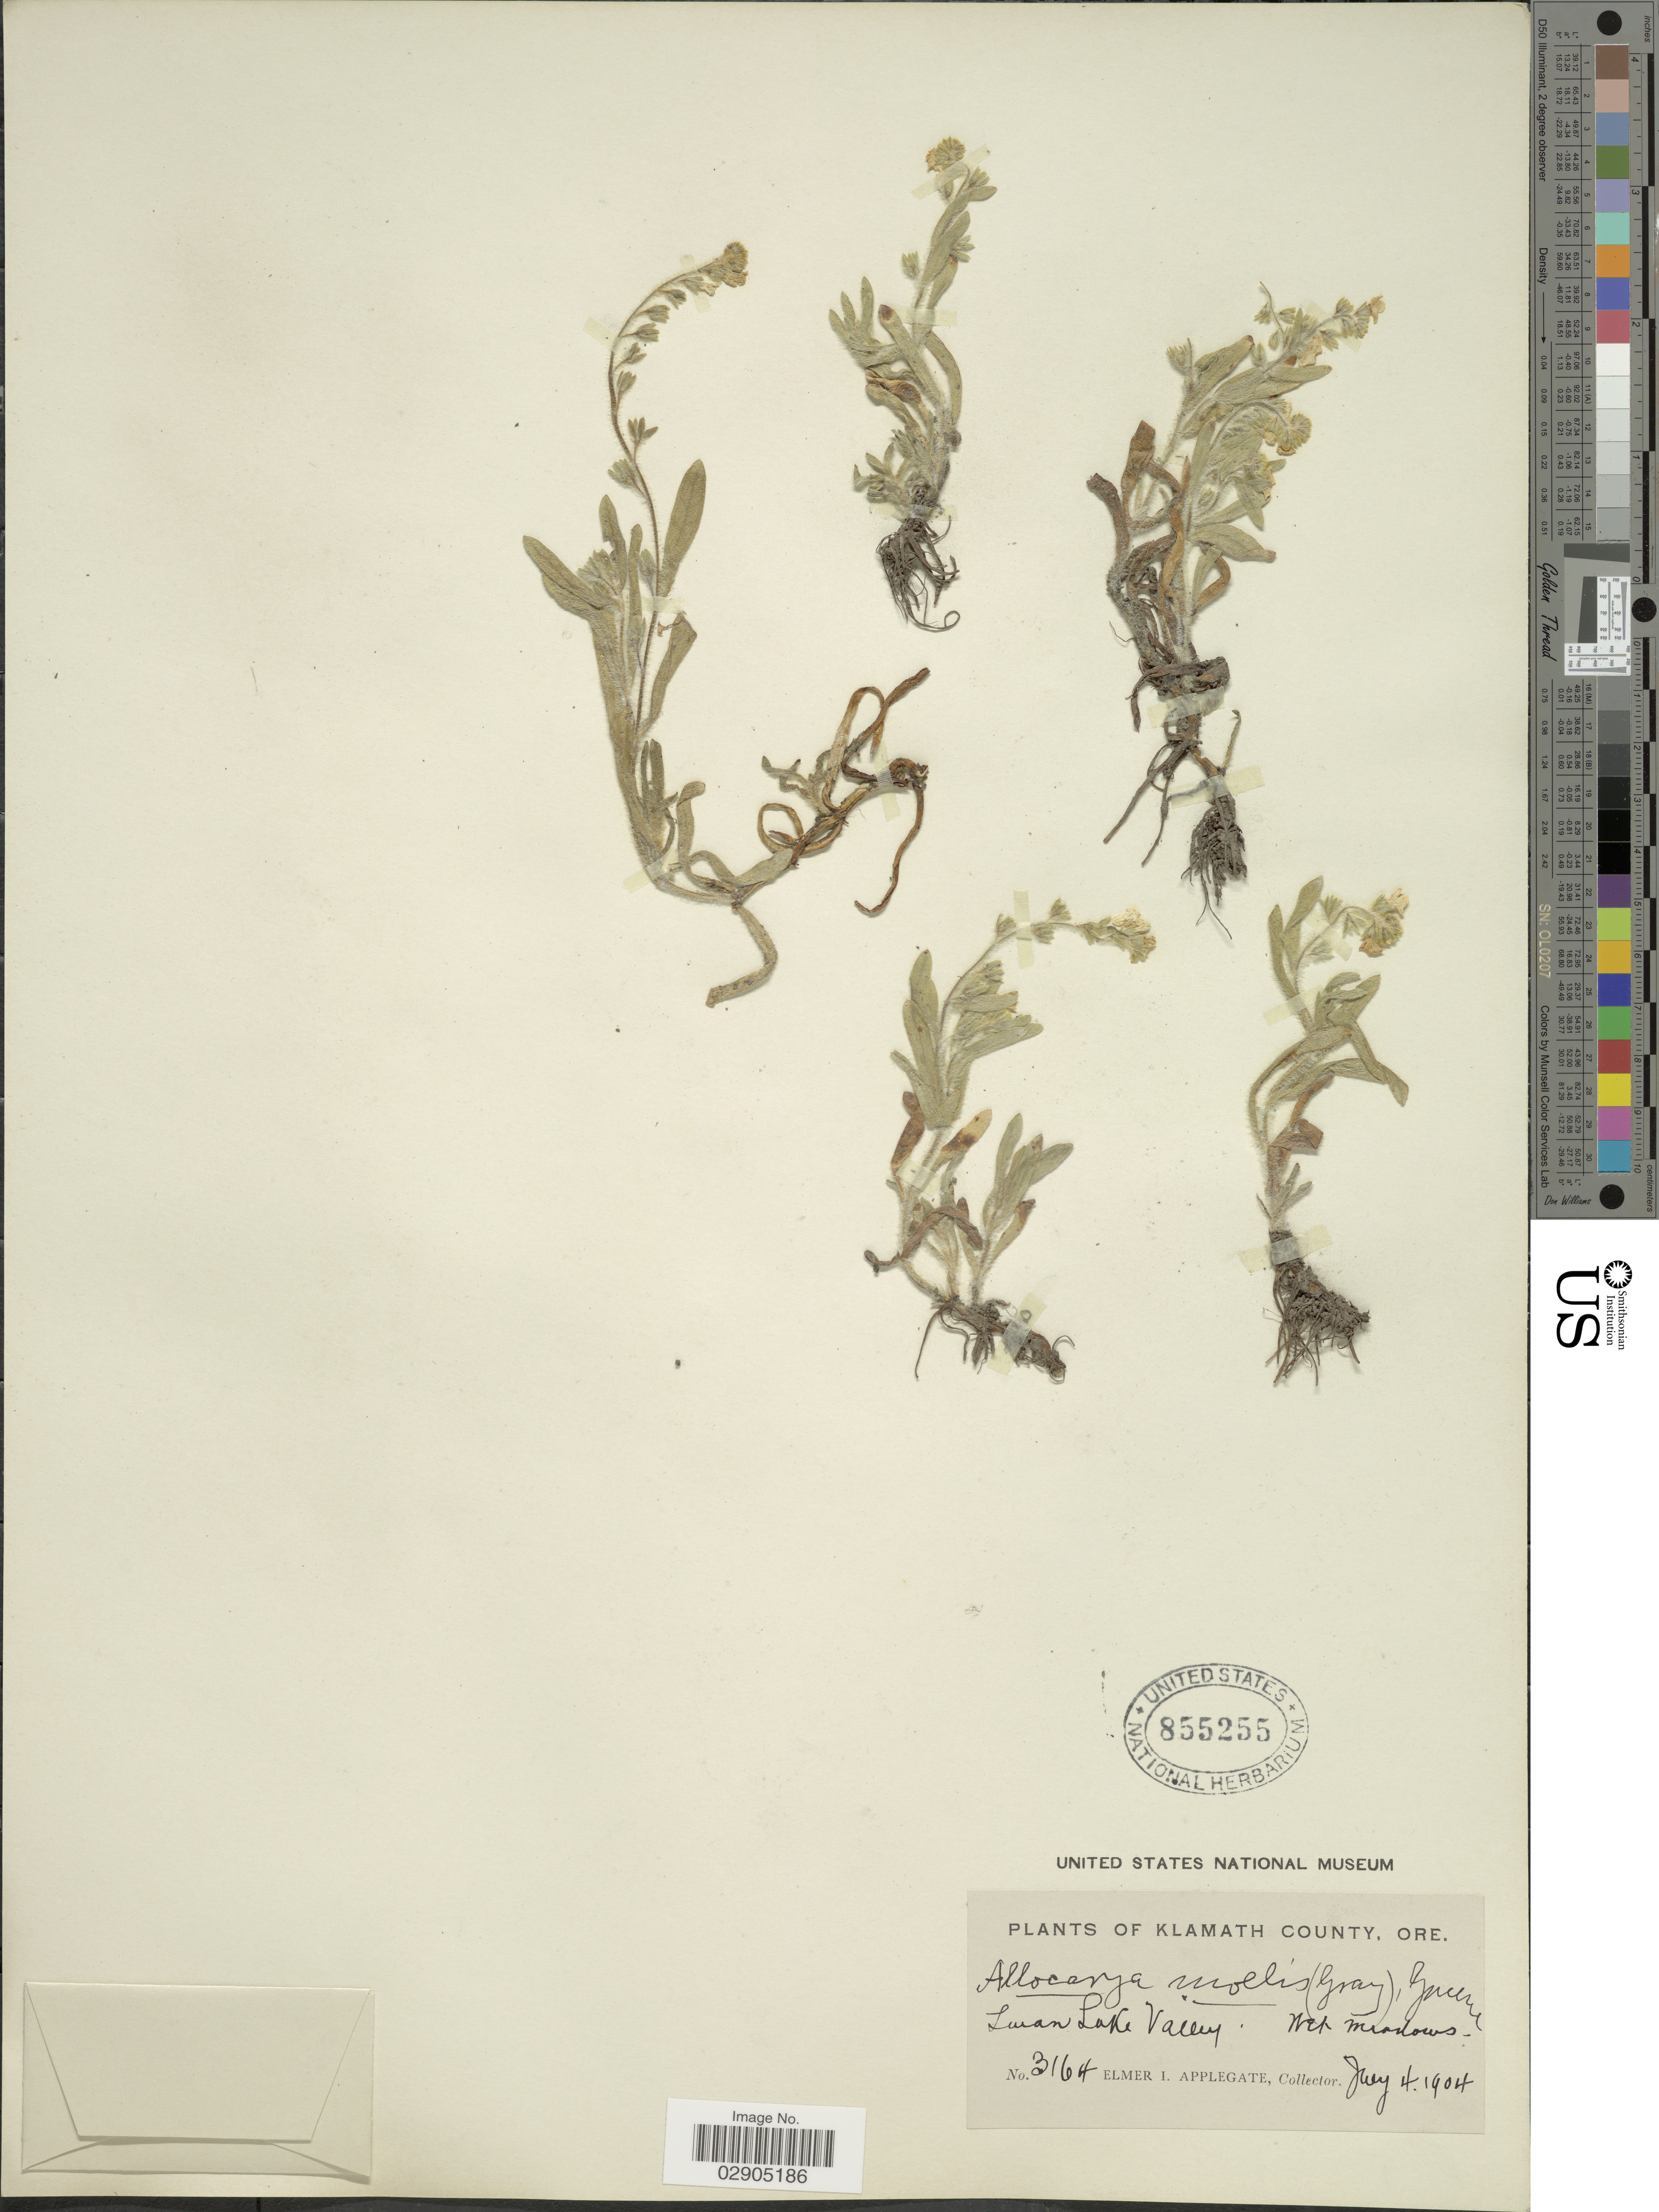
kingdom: Plantae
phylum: Tracheophyta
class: Magnoliopsida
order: Boraginales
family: Boraginaceae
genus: Allocarya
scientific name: Allocarya chorisiana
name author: (Cham. & Schltdl.) Greene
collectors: E. I. Applegate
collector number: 3164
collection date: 1904-07-04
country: United States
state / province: Oregon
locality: Klamath County. Swan Lake Valley.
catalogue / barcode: US 855255